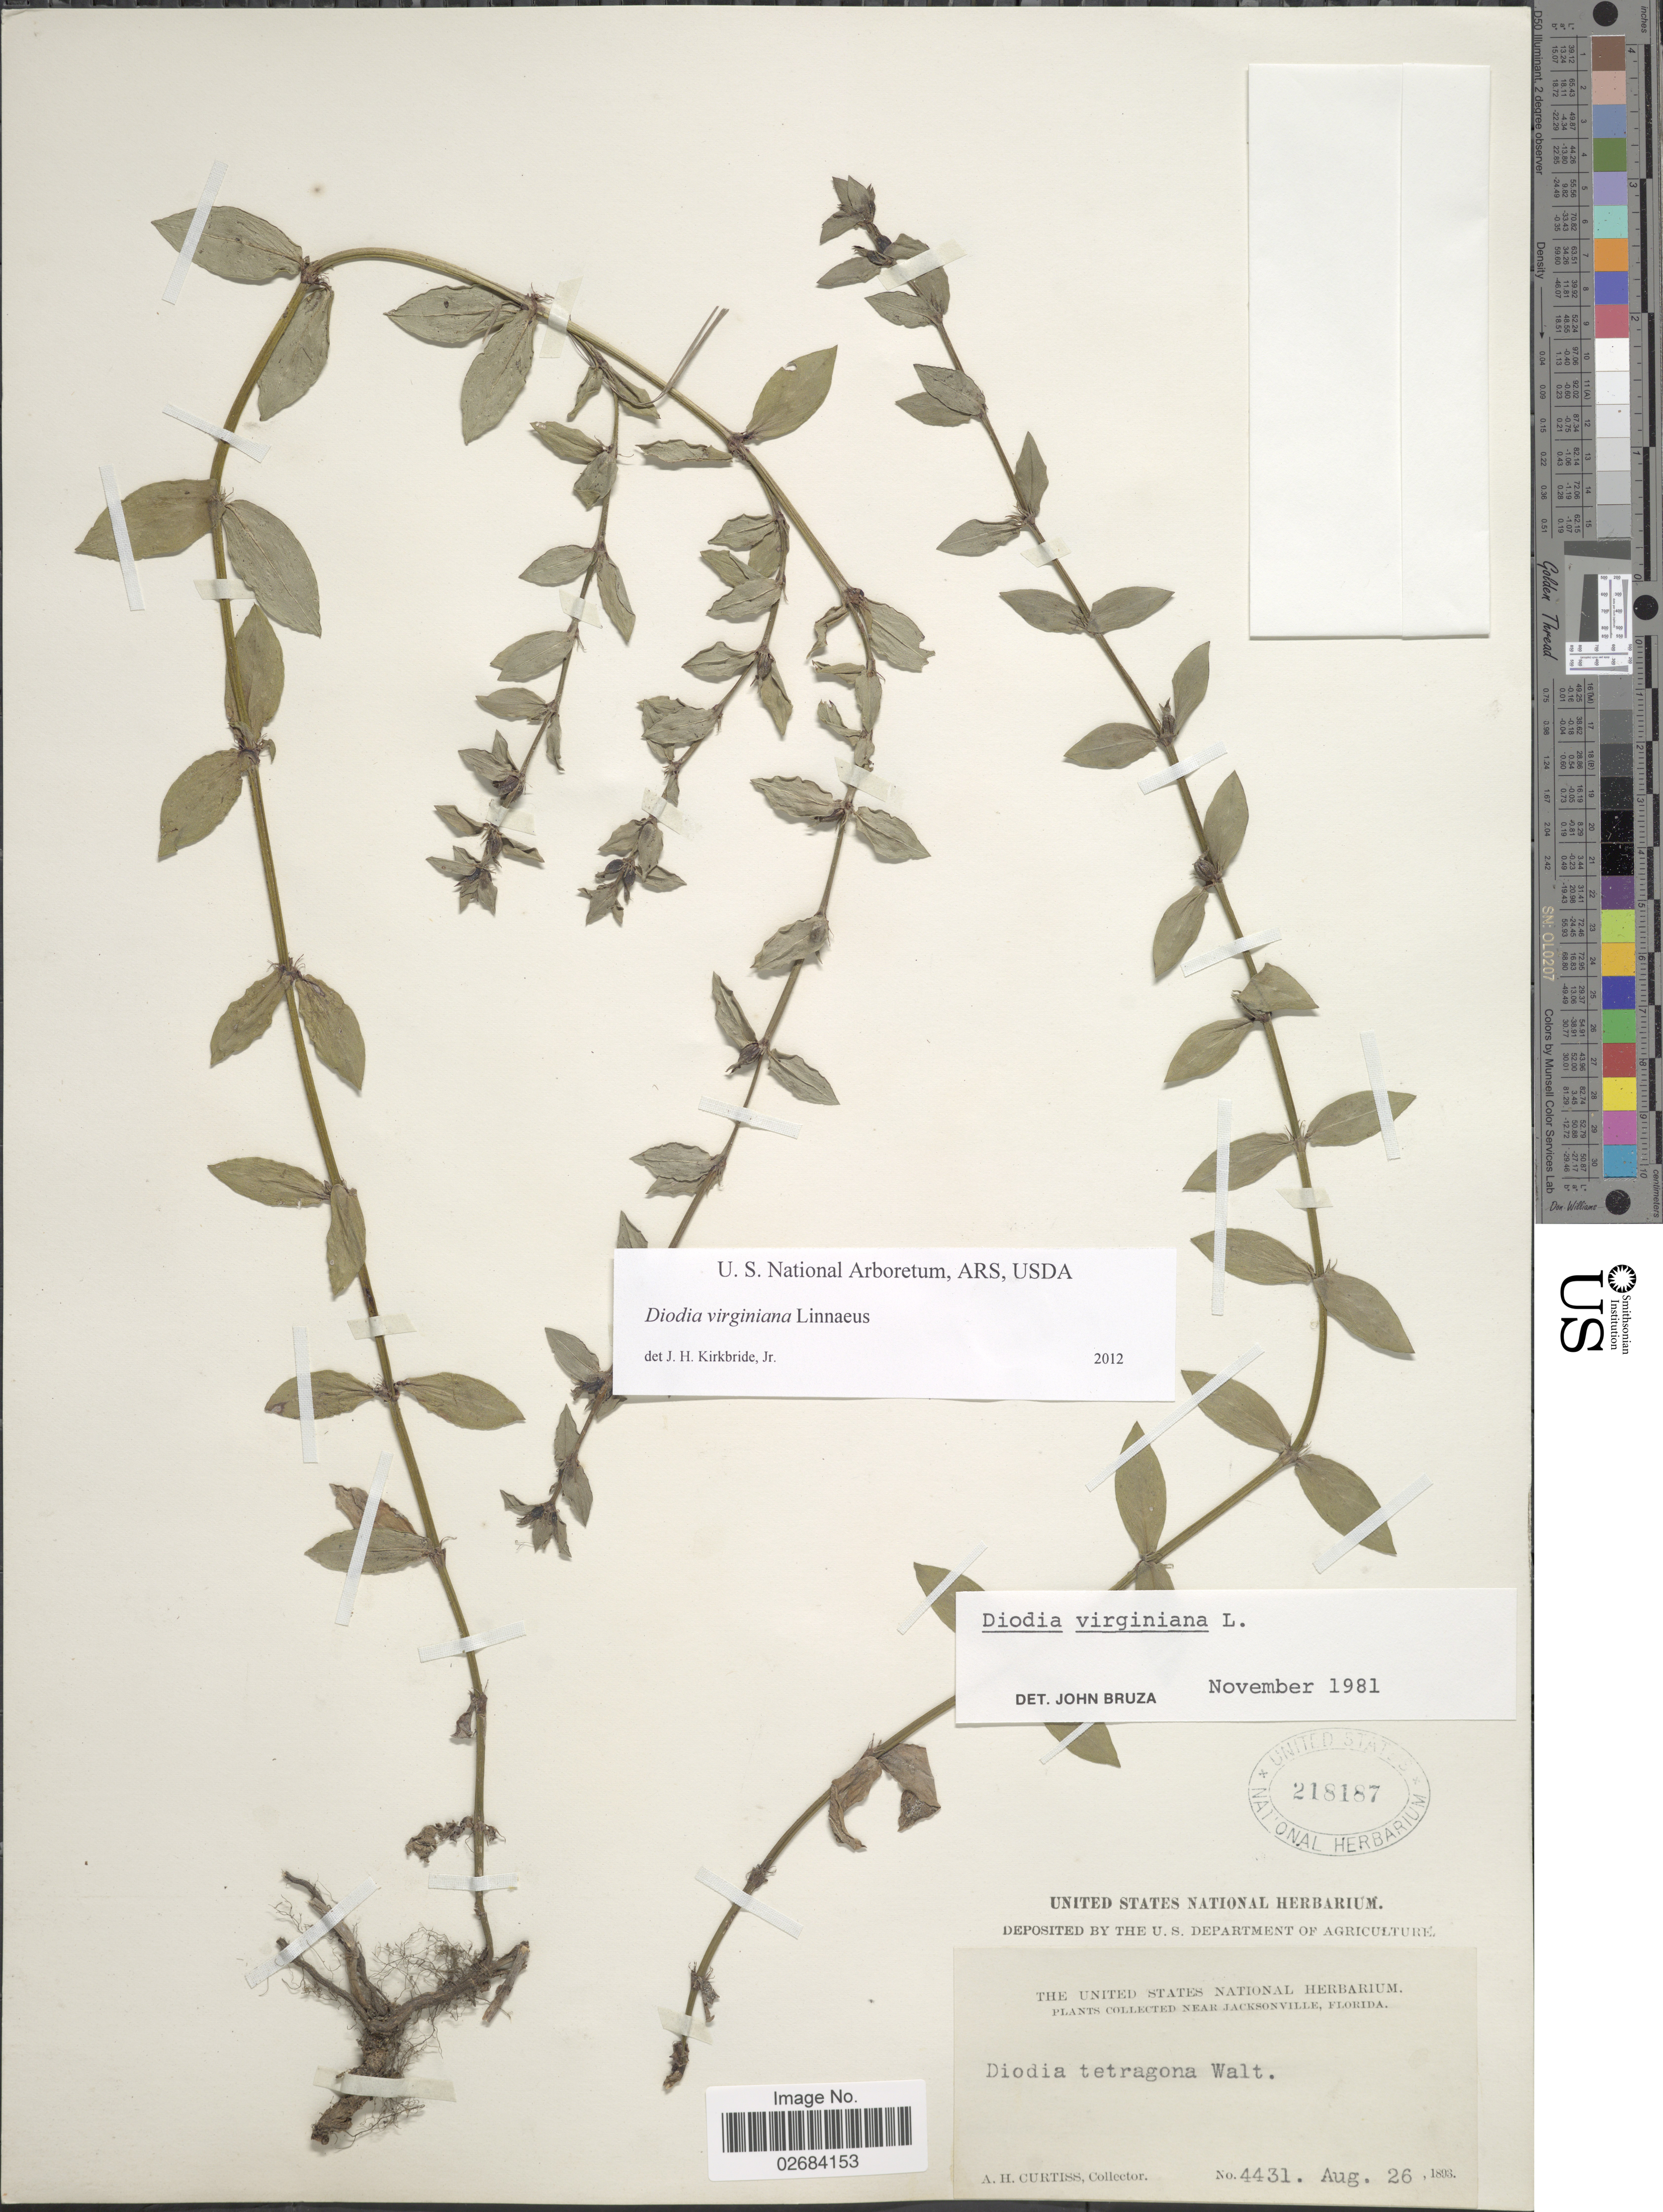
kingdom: Plantae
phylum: Tracheophyta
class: Magnoliopsida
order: Gentianales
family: Rubiaceae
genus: Diodia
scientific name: Diodia virginiana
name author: L.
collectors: A. H. Curtiss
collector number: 4431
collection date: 1893-08-26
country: United States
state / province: Florida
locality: Near Jacksonville.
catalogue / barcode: US 218187